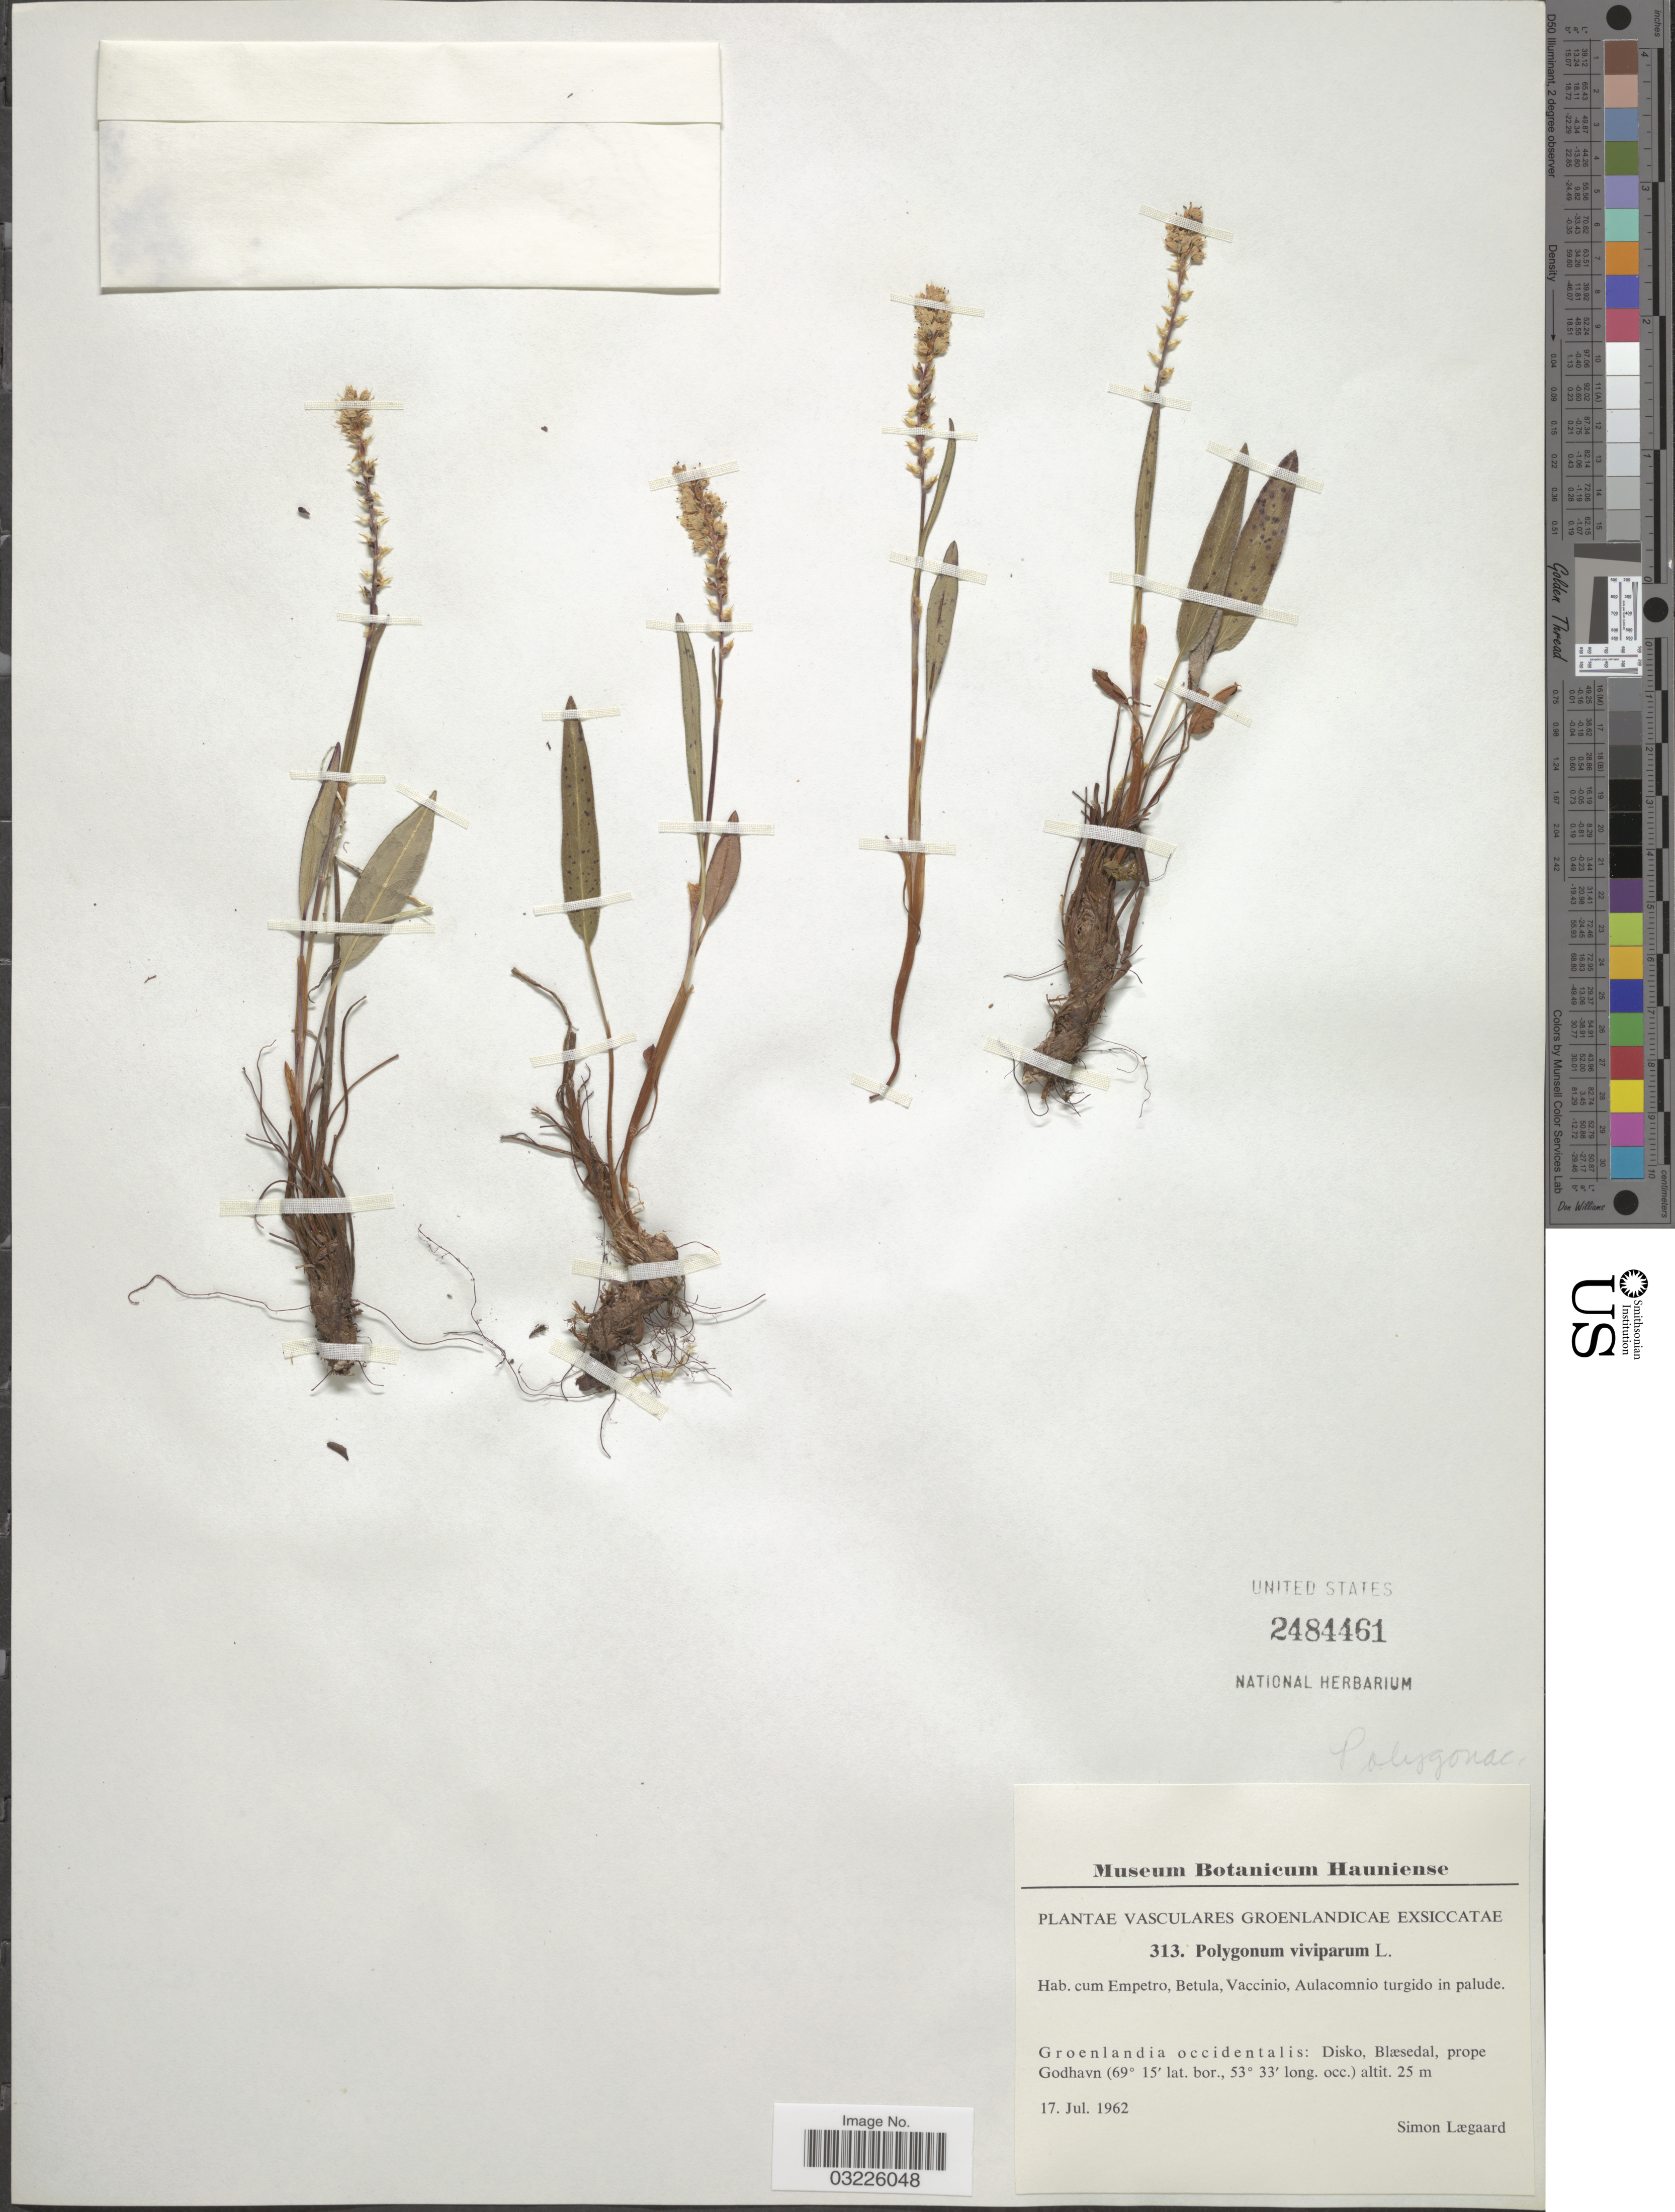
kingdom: Plantae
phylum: Tracheophyta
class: Magnoliopsida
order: Caryophyllales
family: Polygonaceae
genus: Bistorta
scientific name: Bistorta vivipara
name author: (L.) Delarbre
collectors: S. Lægaard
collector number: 313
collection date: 1962-07-17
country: Greenland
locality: Groenlandia occidentalis: Disko, Blæsedal, prope Godhavn.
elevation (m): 25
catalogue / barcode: US 2484461